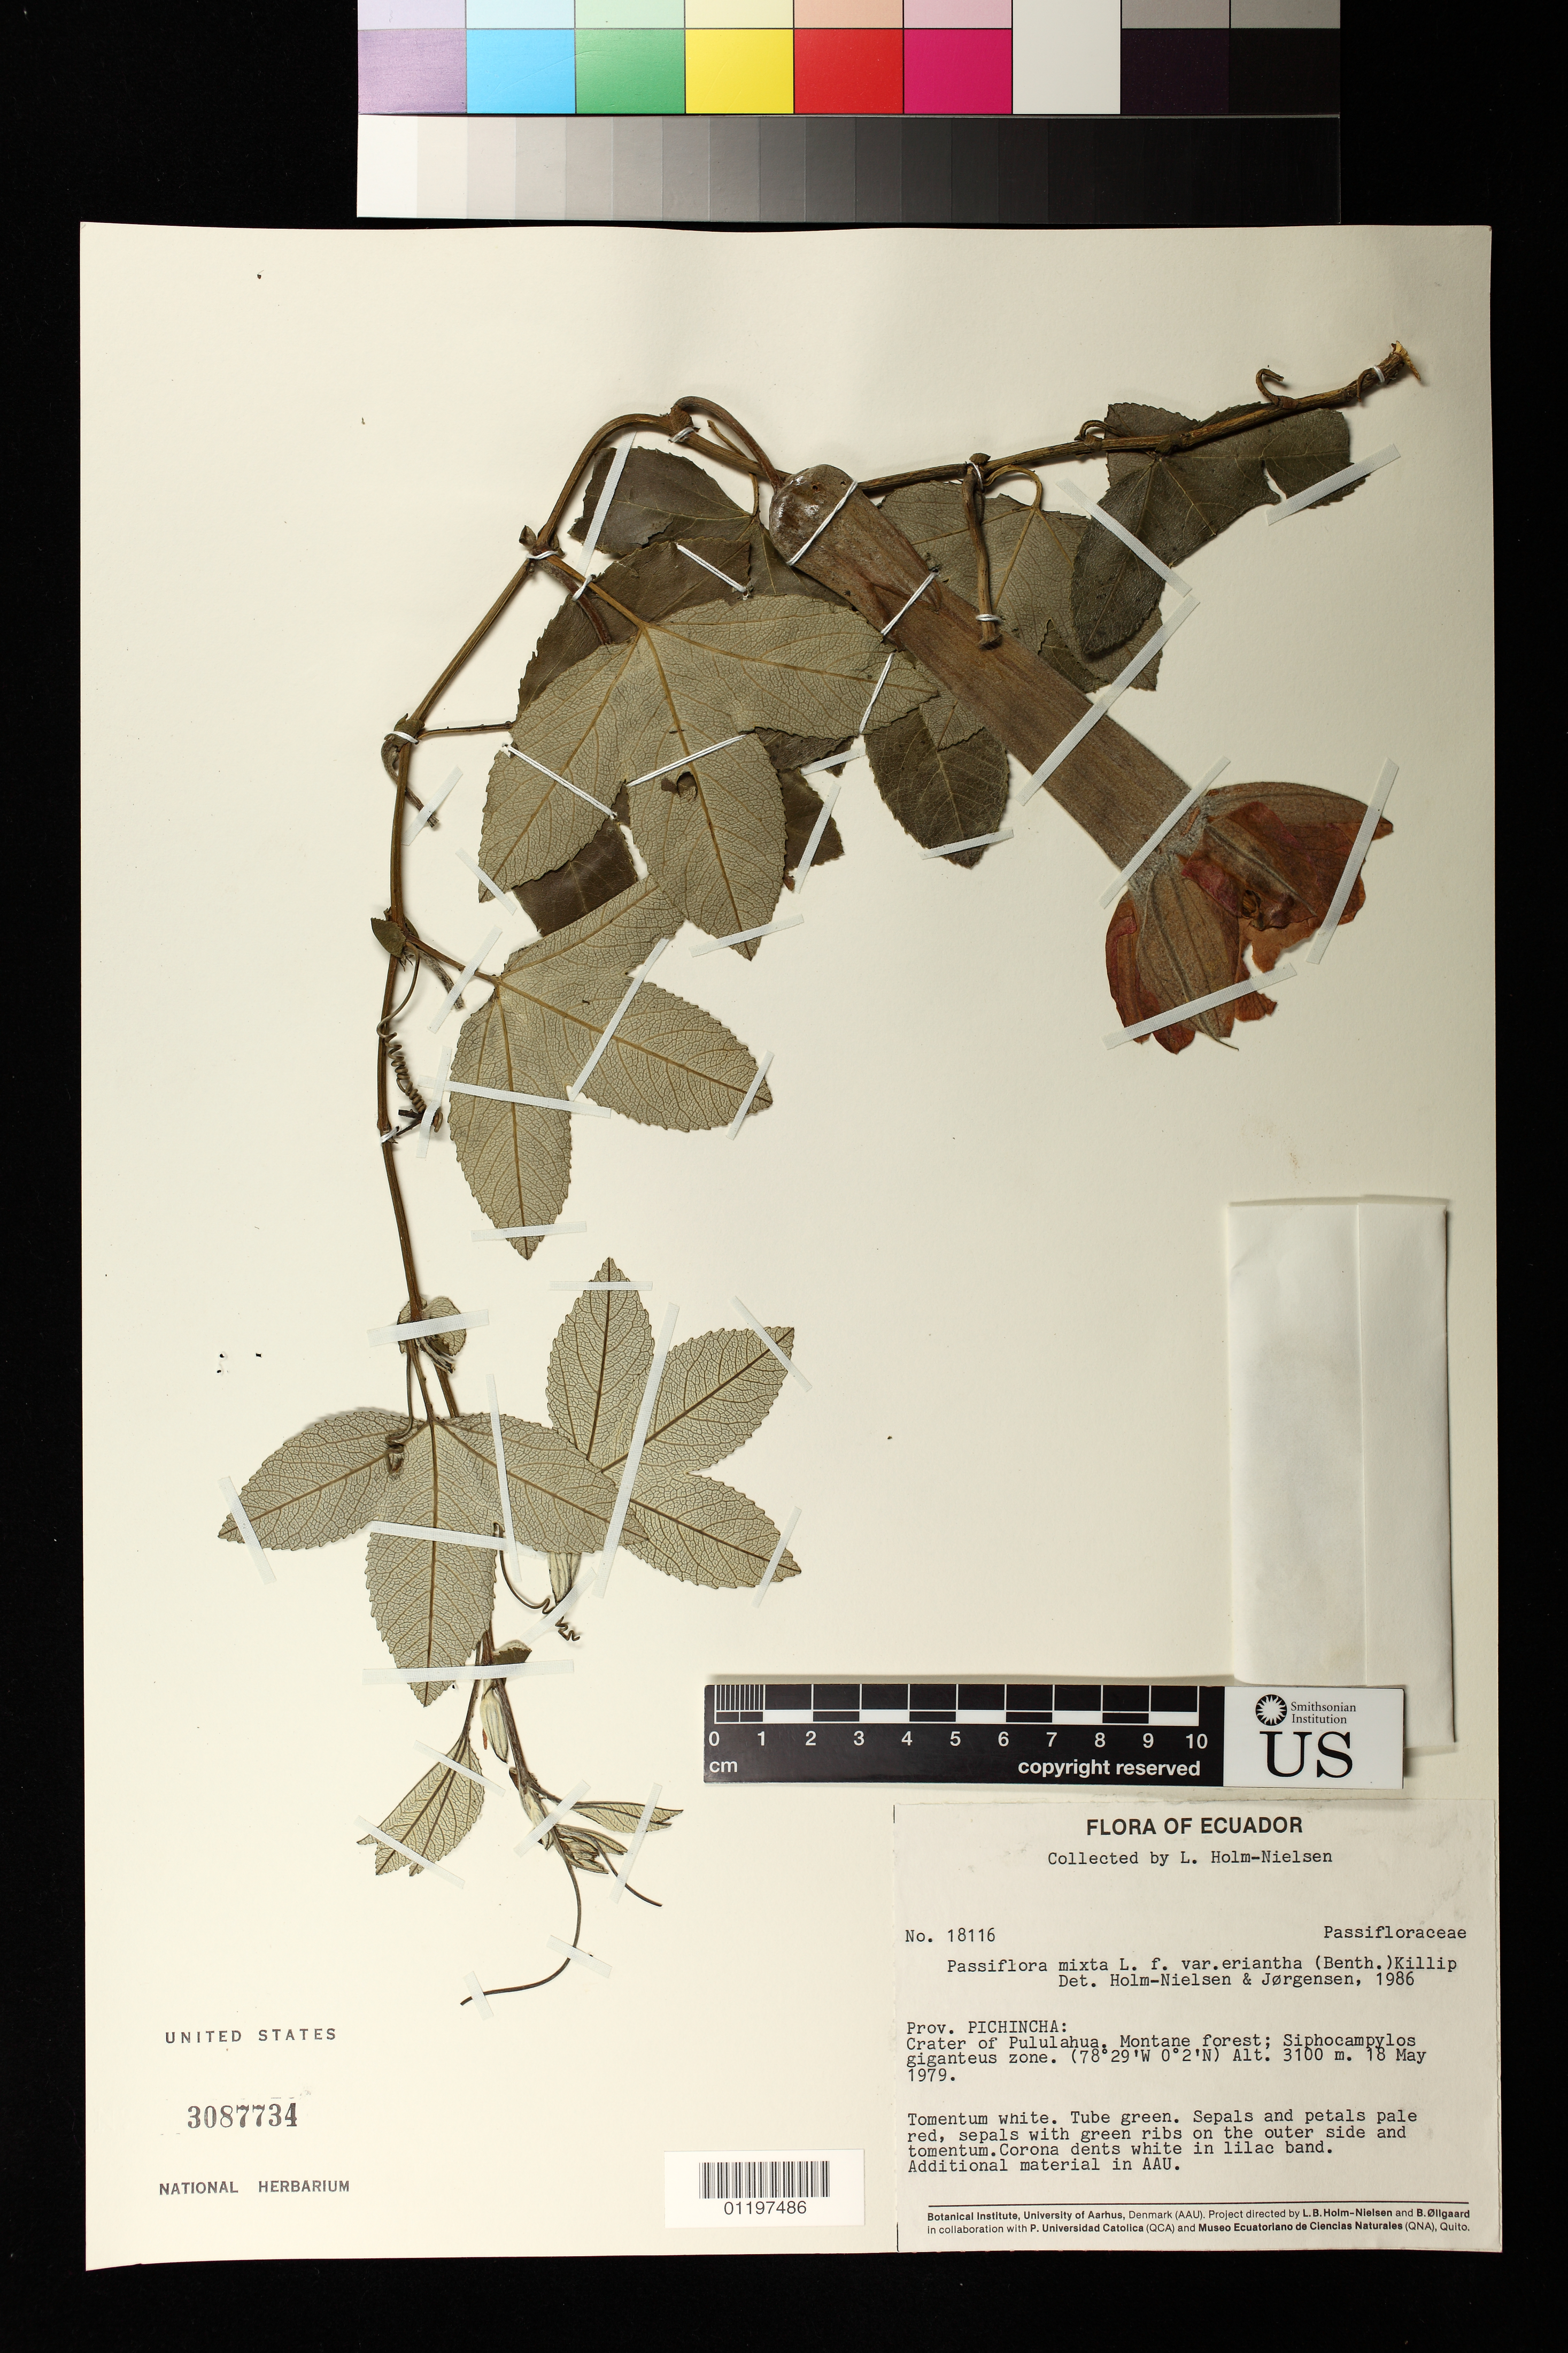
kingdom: Plantae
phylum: Tracheophyta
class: Magnoliopsida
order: Malpighiales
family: Passifloraceae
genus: Passiflora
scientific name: Passiflora eriantha var. mixta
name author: (Benth.) Killip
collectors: L. B. Holm-Nielsen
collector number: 18116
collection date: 1979-05-18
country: Ecuador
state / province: Pichincha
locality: Crater of Pululahua. Montane forest; Siphocampylos giganteus zone.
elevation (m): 3100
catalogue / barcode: US 3087734